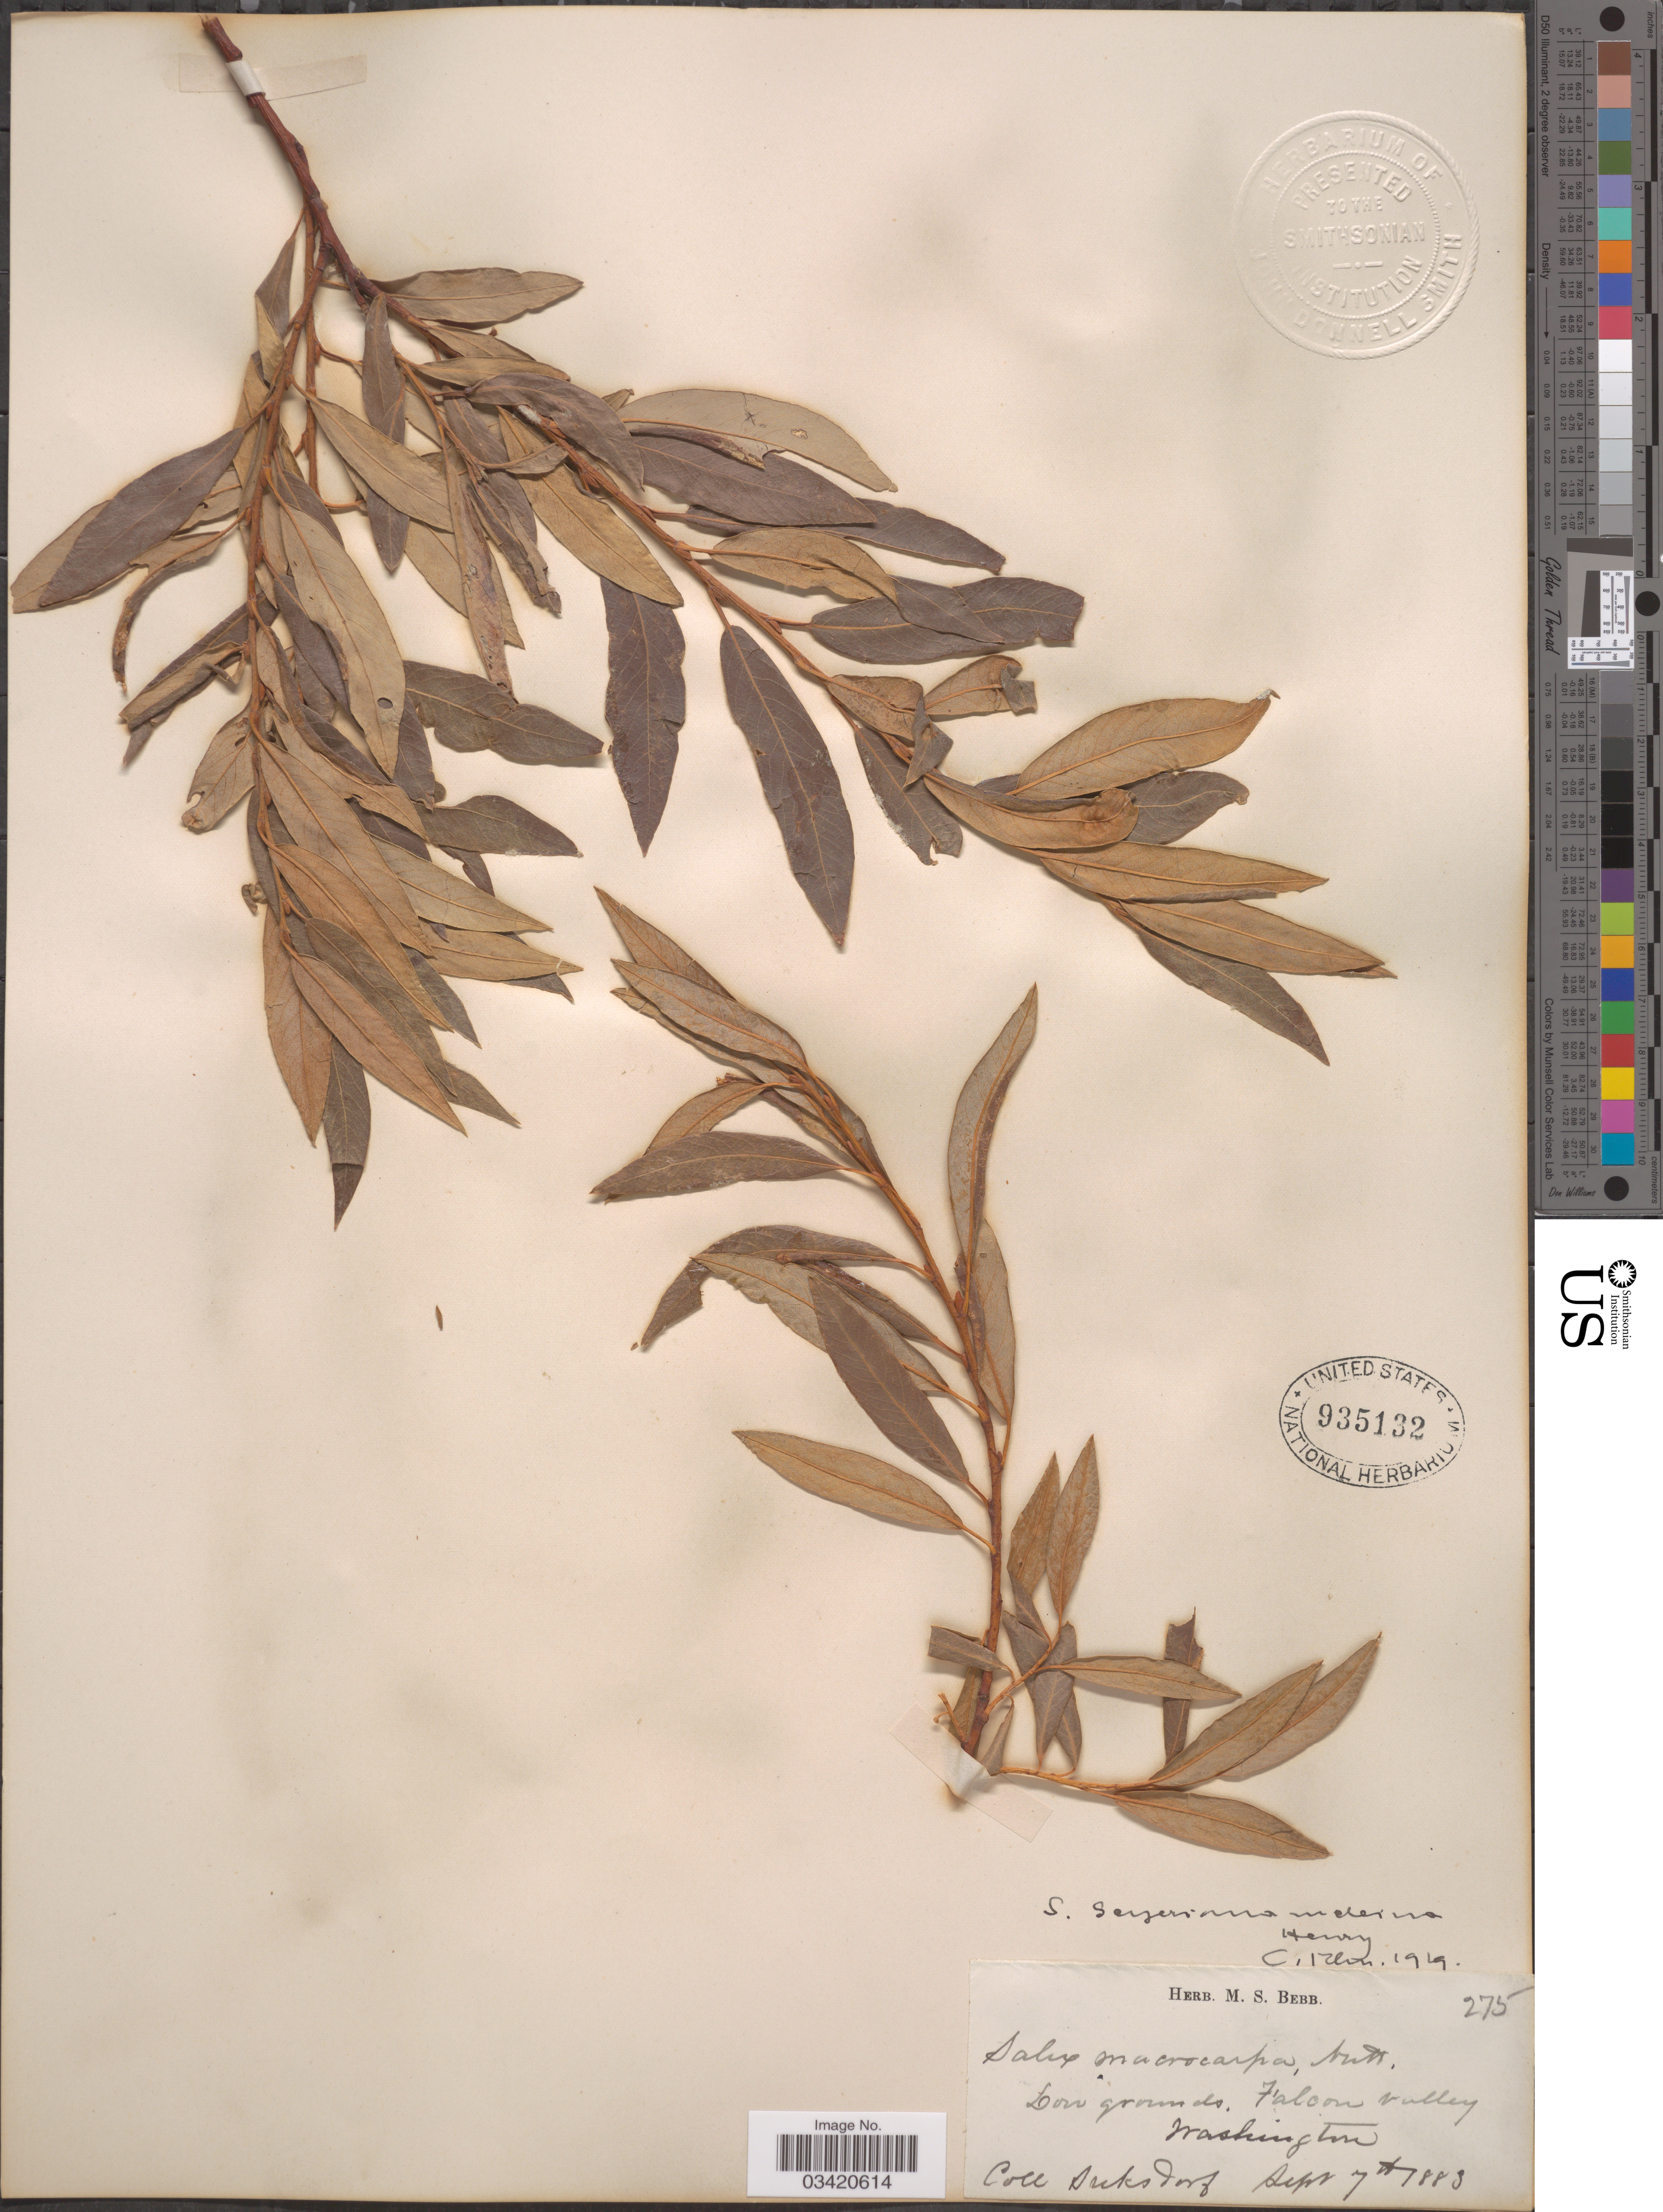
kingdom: Plantae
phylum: Tracheophyta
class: Magnoliopsida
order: Malpighiales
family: Salicaceae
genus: Salix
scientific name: Salix geyeriana var. meleina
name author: J.K. Henry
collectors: -- Suksdorf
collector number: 275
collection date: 1883-09-07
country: United States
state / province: Washington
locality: Falcon Valley.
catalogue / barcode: US 935132